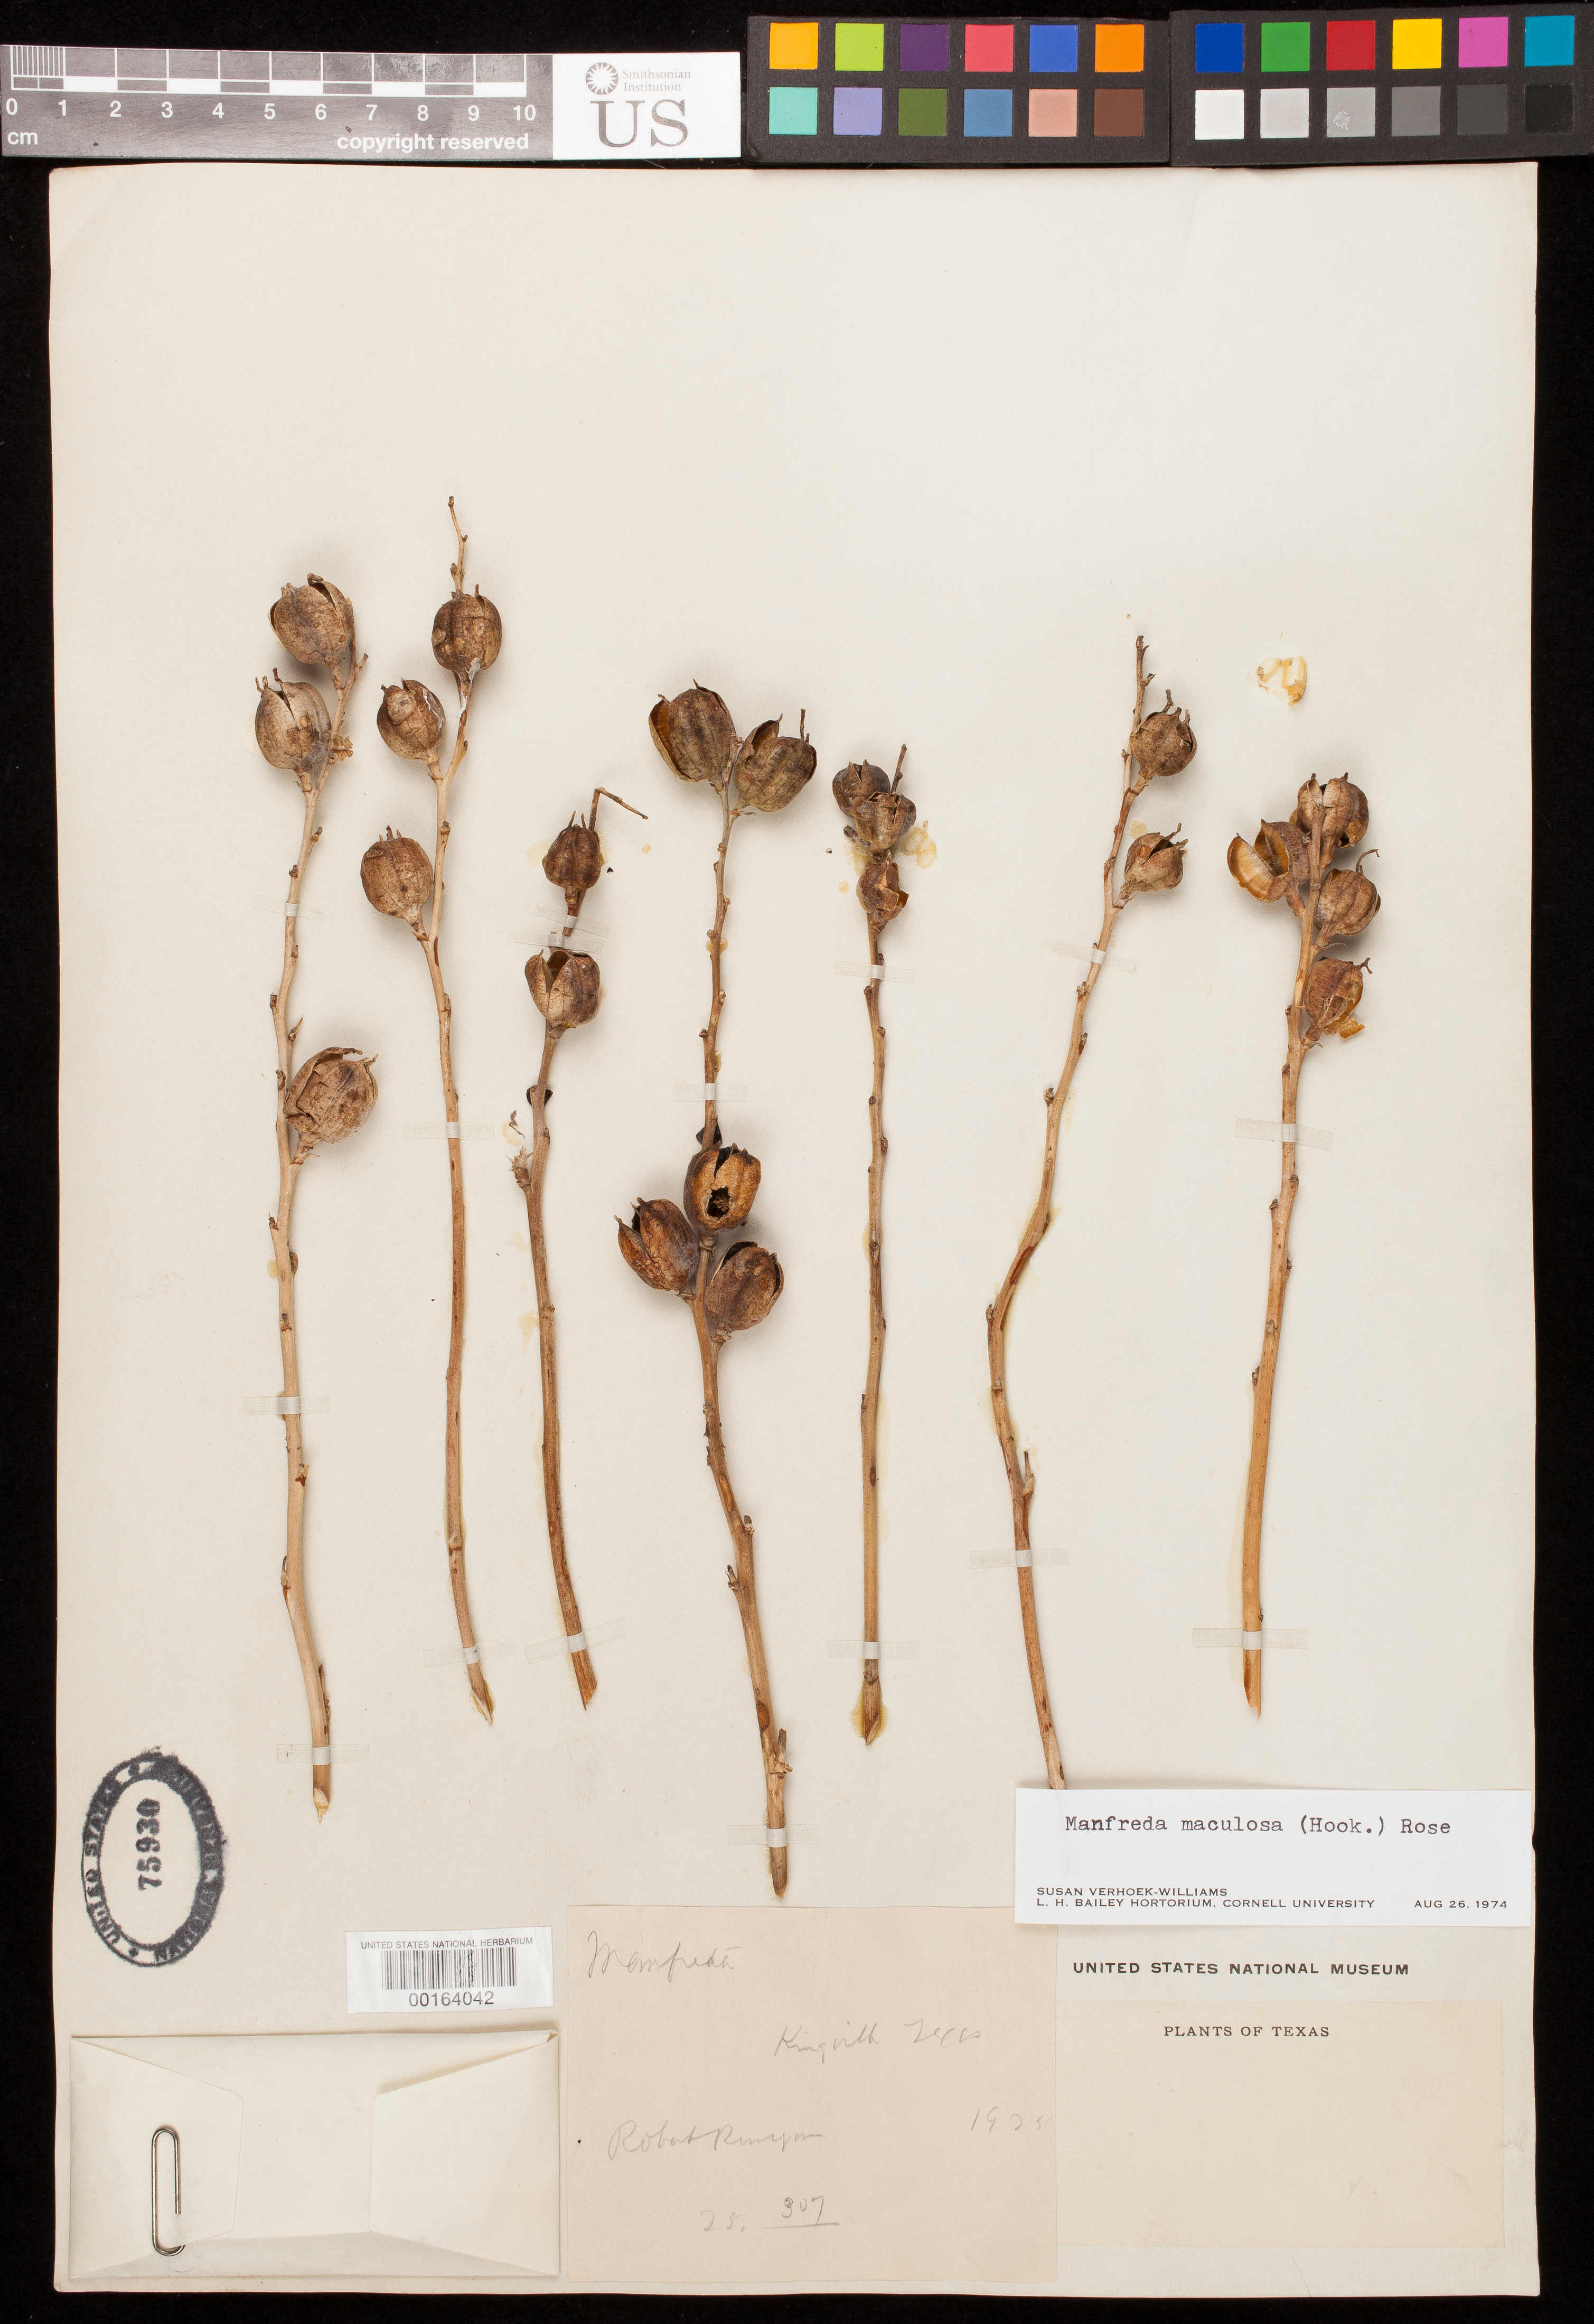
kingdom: Plantae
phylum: Tracheophyta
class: Liliopsida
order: Asparagales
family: Asparagaceae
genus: Manfreda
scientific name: Manfreda maculosa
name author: (Hook.) Rose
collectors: R. Runyon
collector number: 28.307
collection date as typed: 1928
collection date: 1928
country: United States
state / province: Texas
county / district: Kleberg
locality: Kingsville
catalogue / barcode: US 75930